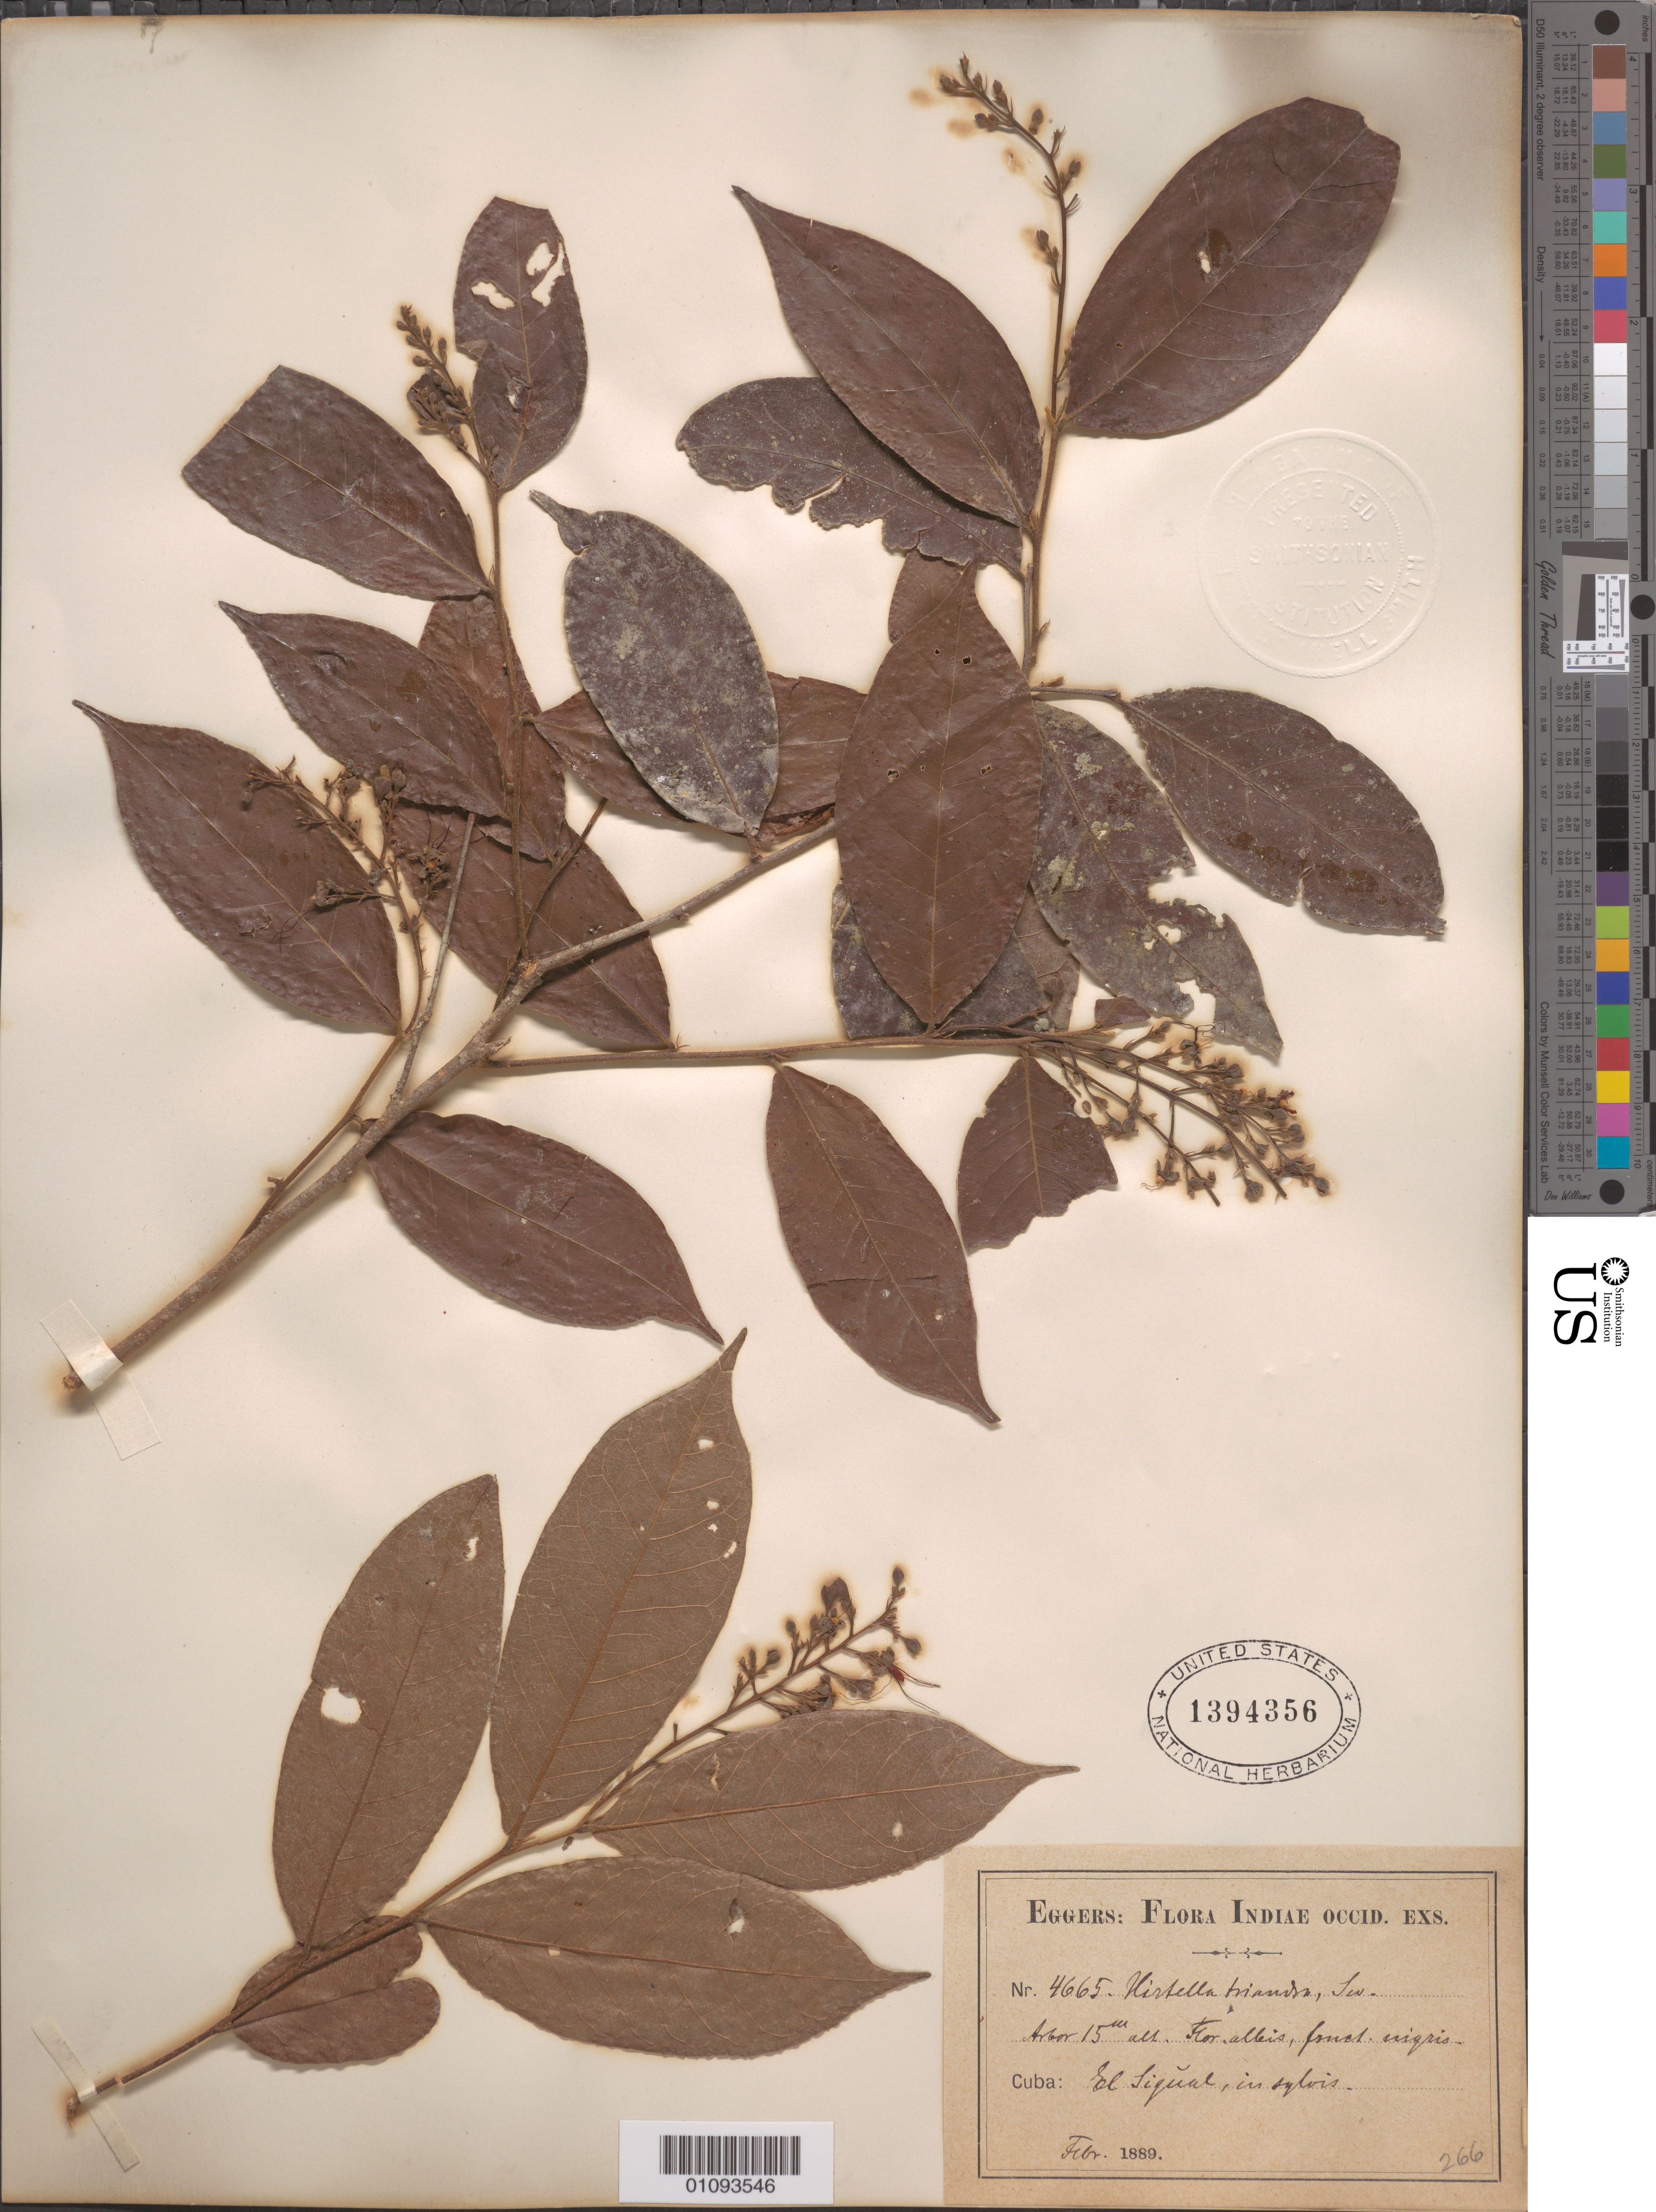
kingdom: Plantae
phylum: Tracheophyta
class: Magnoliopsida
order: Malpighiales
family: Chrysobalanaceae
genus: Hirtella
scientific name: Hirtella triandra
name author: Sw.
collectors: H. F. A. von Eggers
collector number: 4665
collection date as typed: Feb 1889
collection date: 1889-02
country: Cuba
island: Cuba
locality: El Sigual, in sylvis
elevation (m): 15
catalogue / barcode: US 1394356